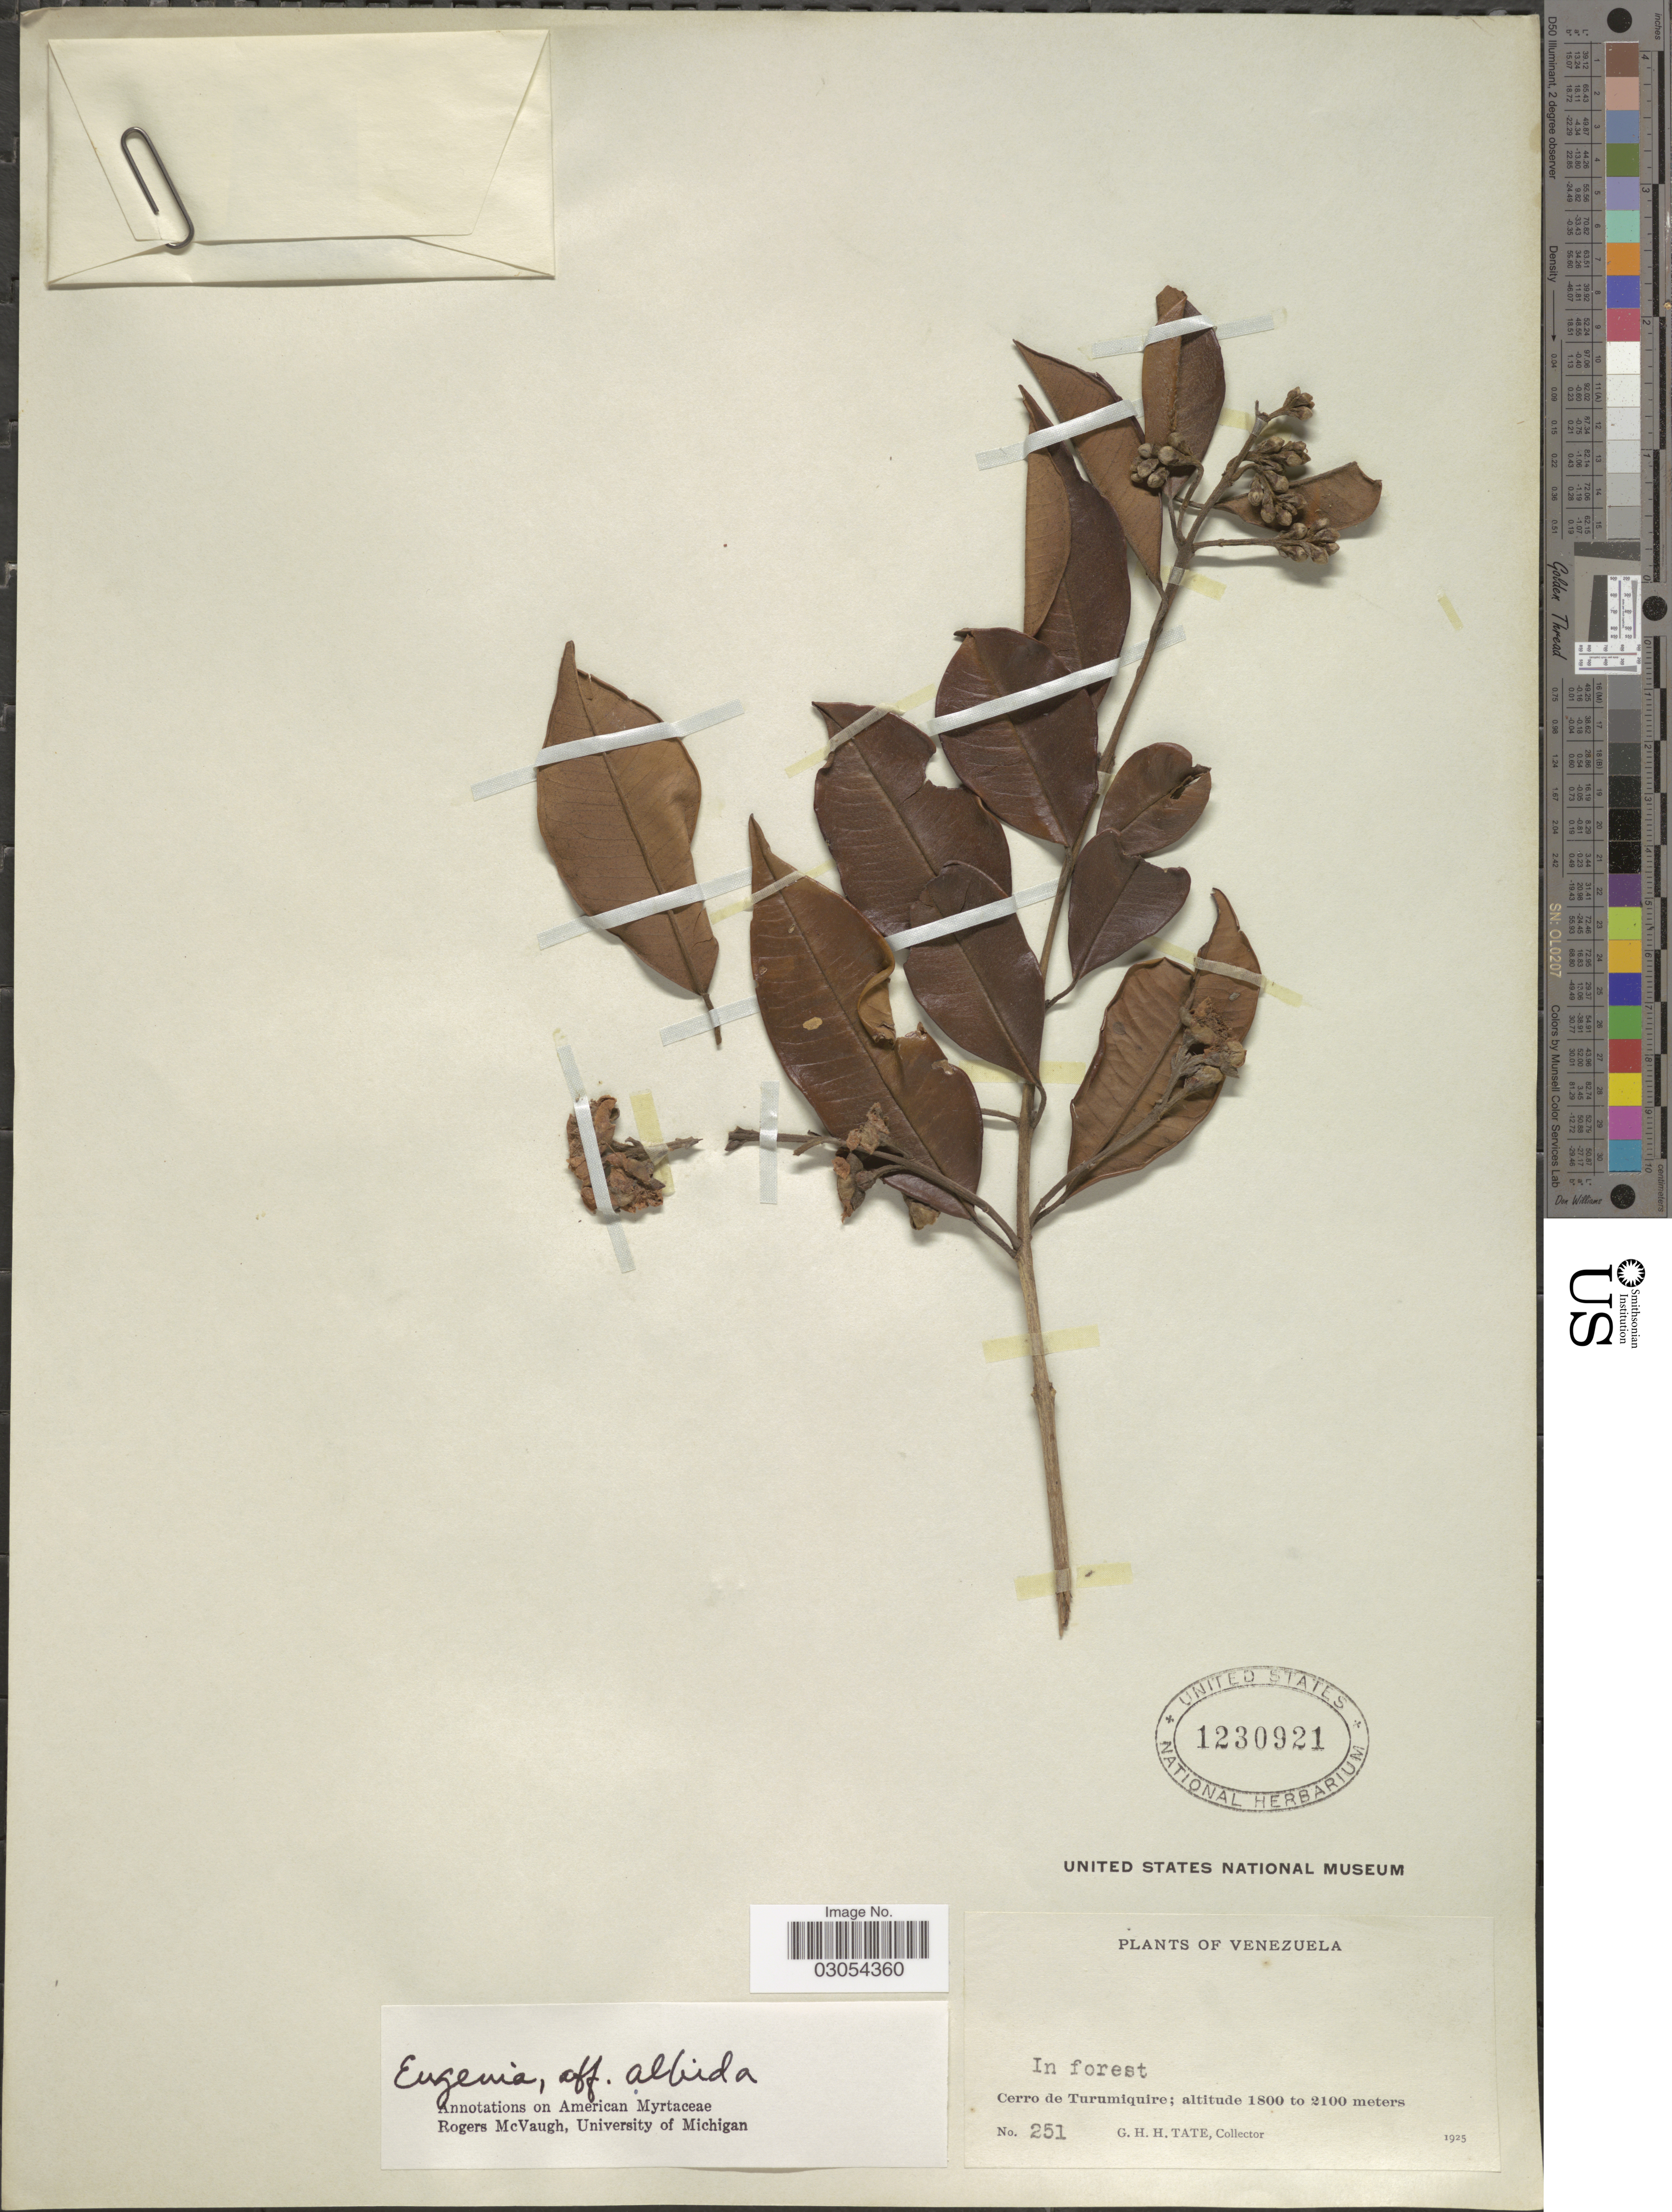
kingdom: Plantae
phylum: Tracheophyta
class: Magnoliopsida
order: Myrtales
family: Myrtaceae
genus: Eugenia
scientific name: Eugenia albicans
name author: (O. Berg) Urb.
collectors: G. H. H.Tate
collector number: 251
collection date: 1825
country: Venezuela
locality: Cerro de Turumiquire.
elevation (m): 1800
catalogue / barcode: US 1230921